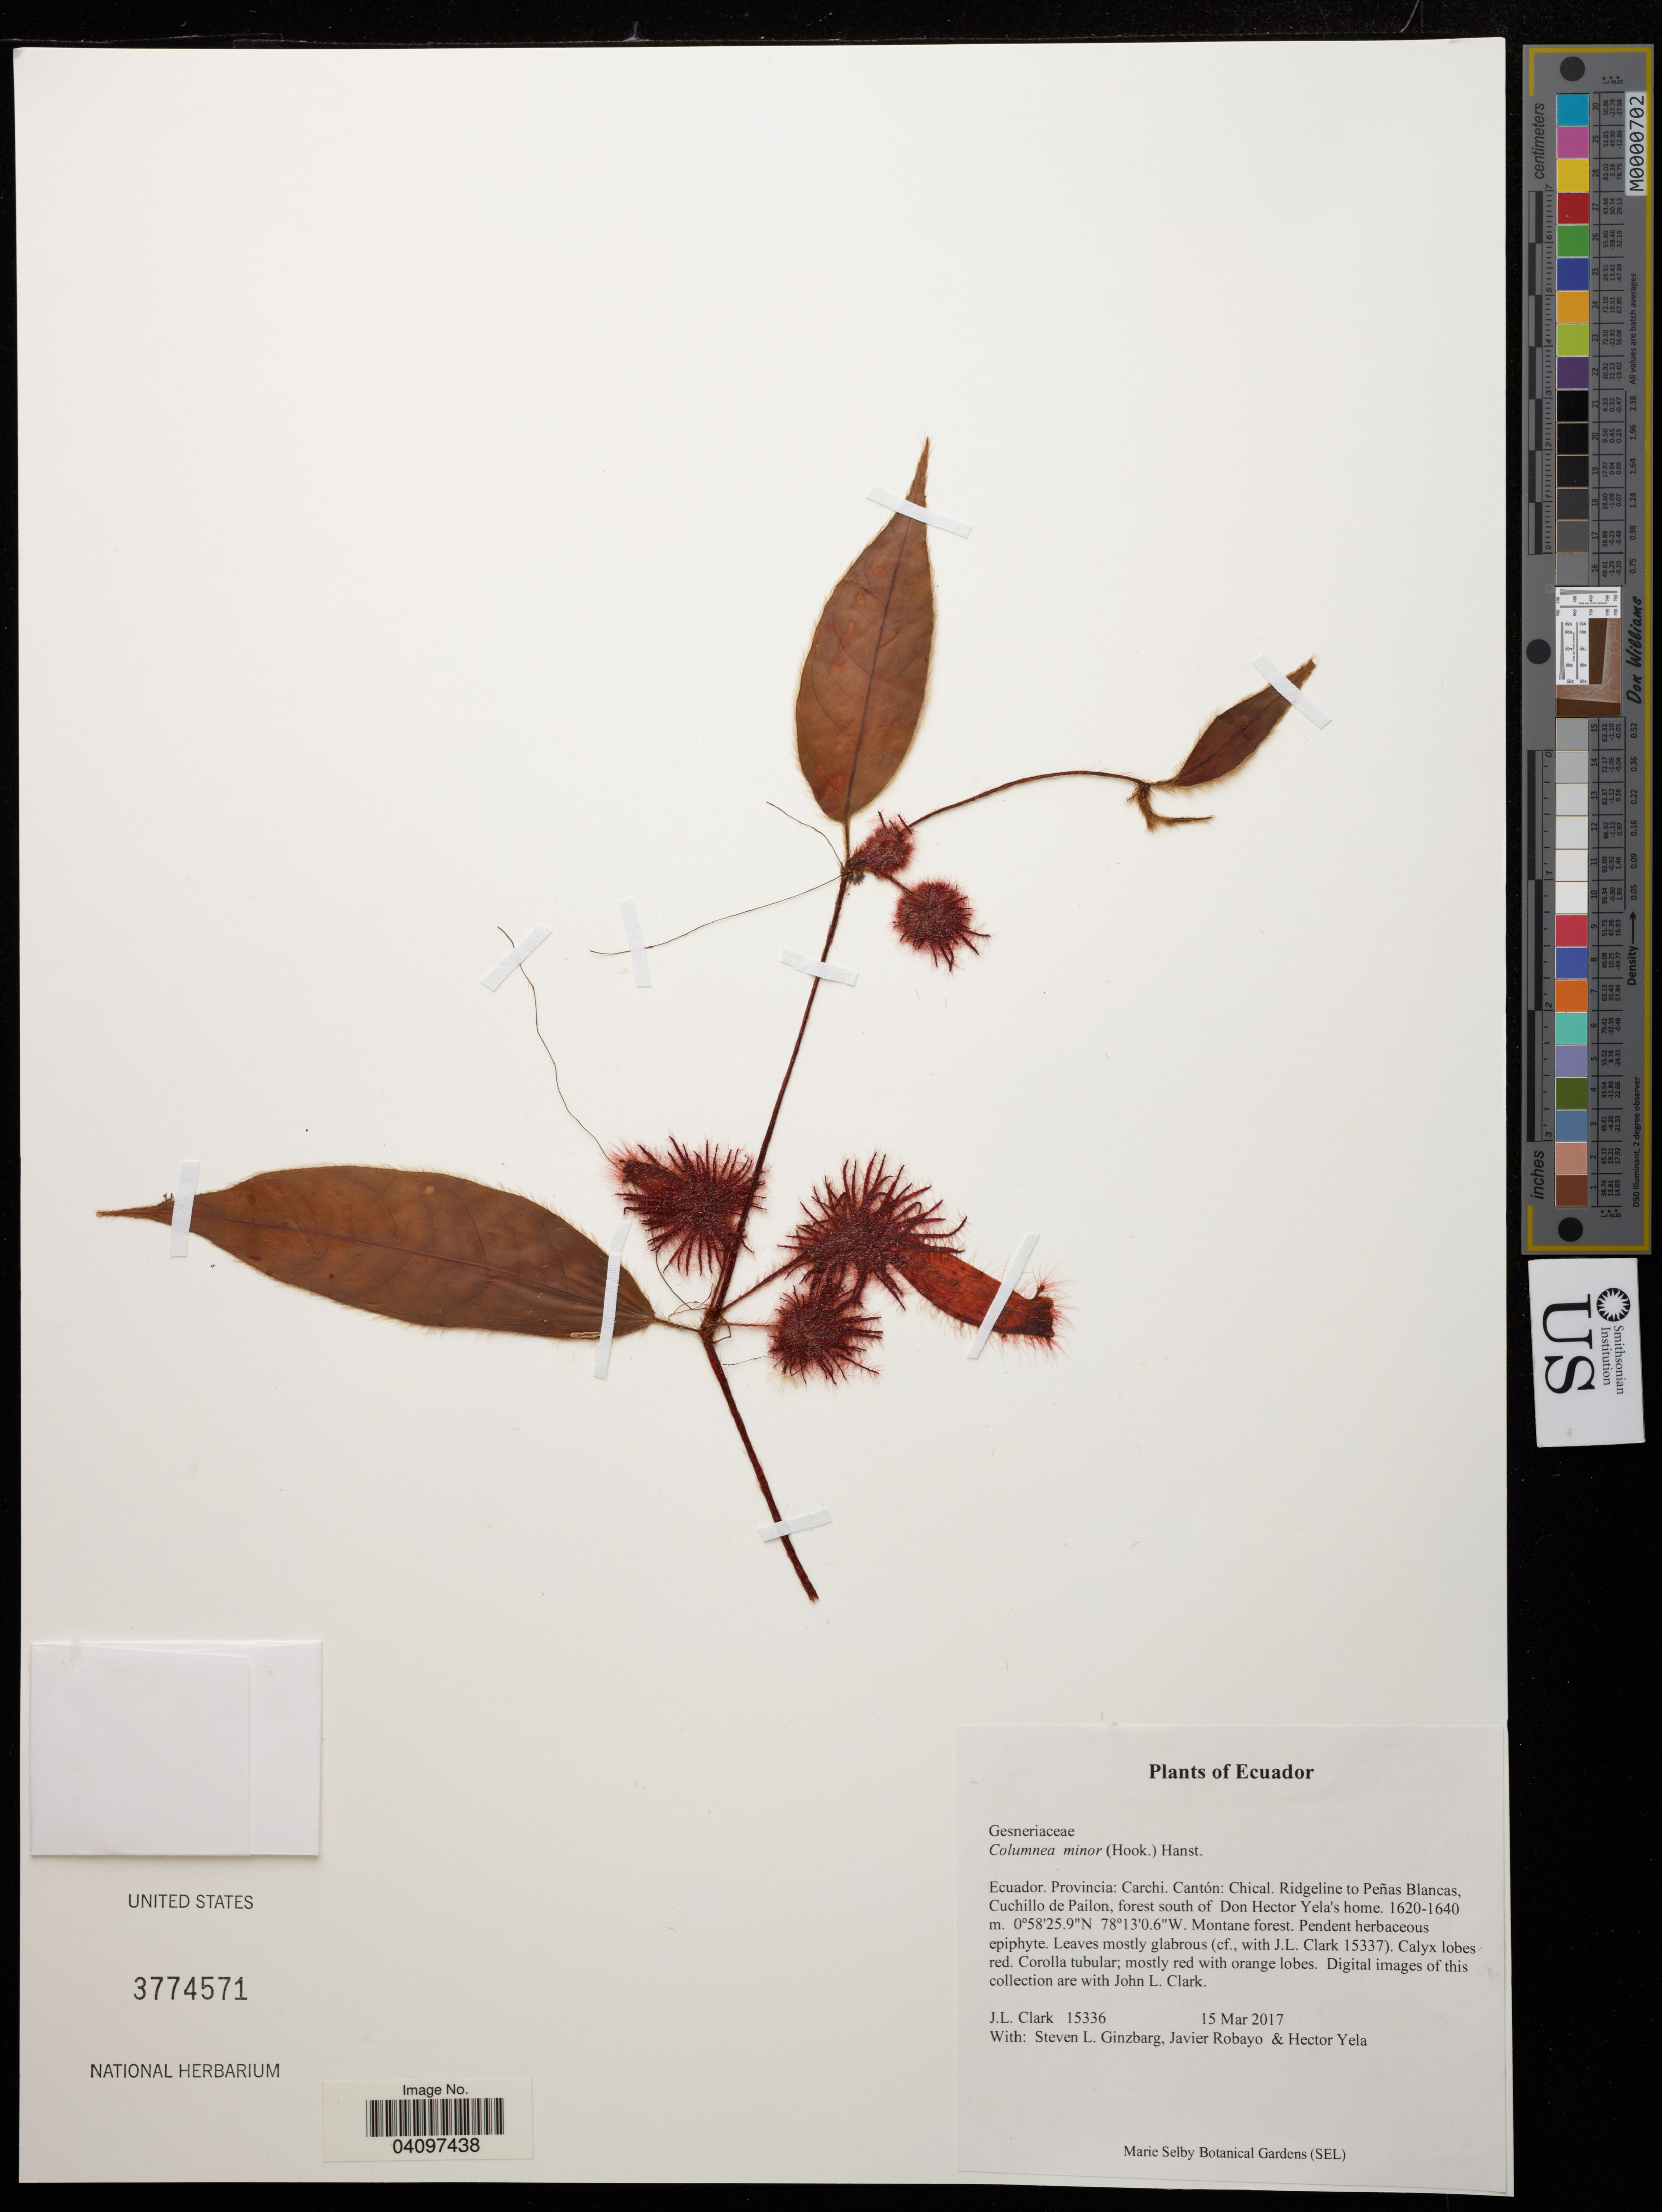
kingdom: Plantae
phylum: Tracheophyta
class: Magnoliopsida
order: Lamiales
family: Gesneriaceae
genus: Columnea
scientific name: Columnea minor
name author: (Hook.) Hanst.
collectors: J. L. Clark, S. Ginzbarg & J. Robayo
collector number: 15336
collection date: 2017-03-15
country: Ecuador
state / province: Carchi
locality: Cantón: Chical. Ridgeline to Peñas Blancas, Cuchillo de Pailon, forest south of Don Hector Yela's home.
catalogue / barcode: US 3774571